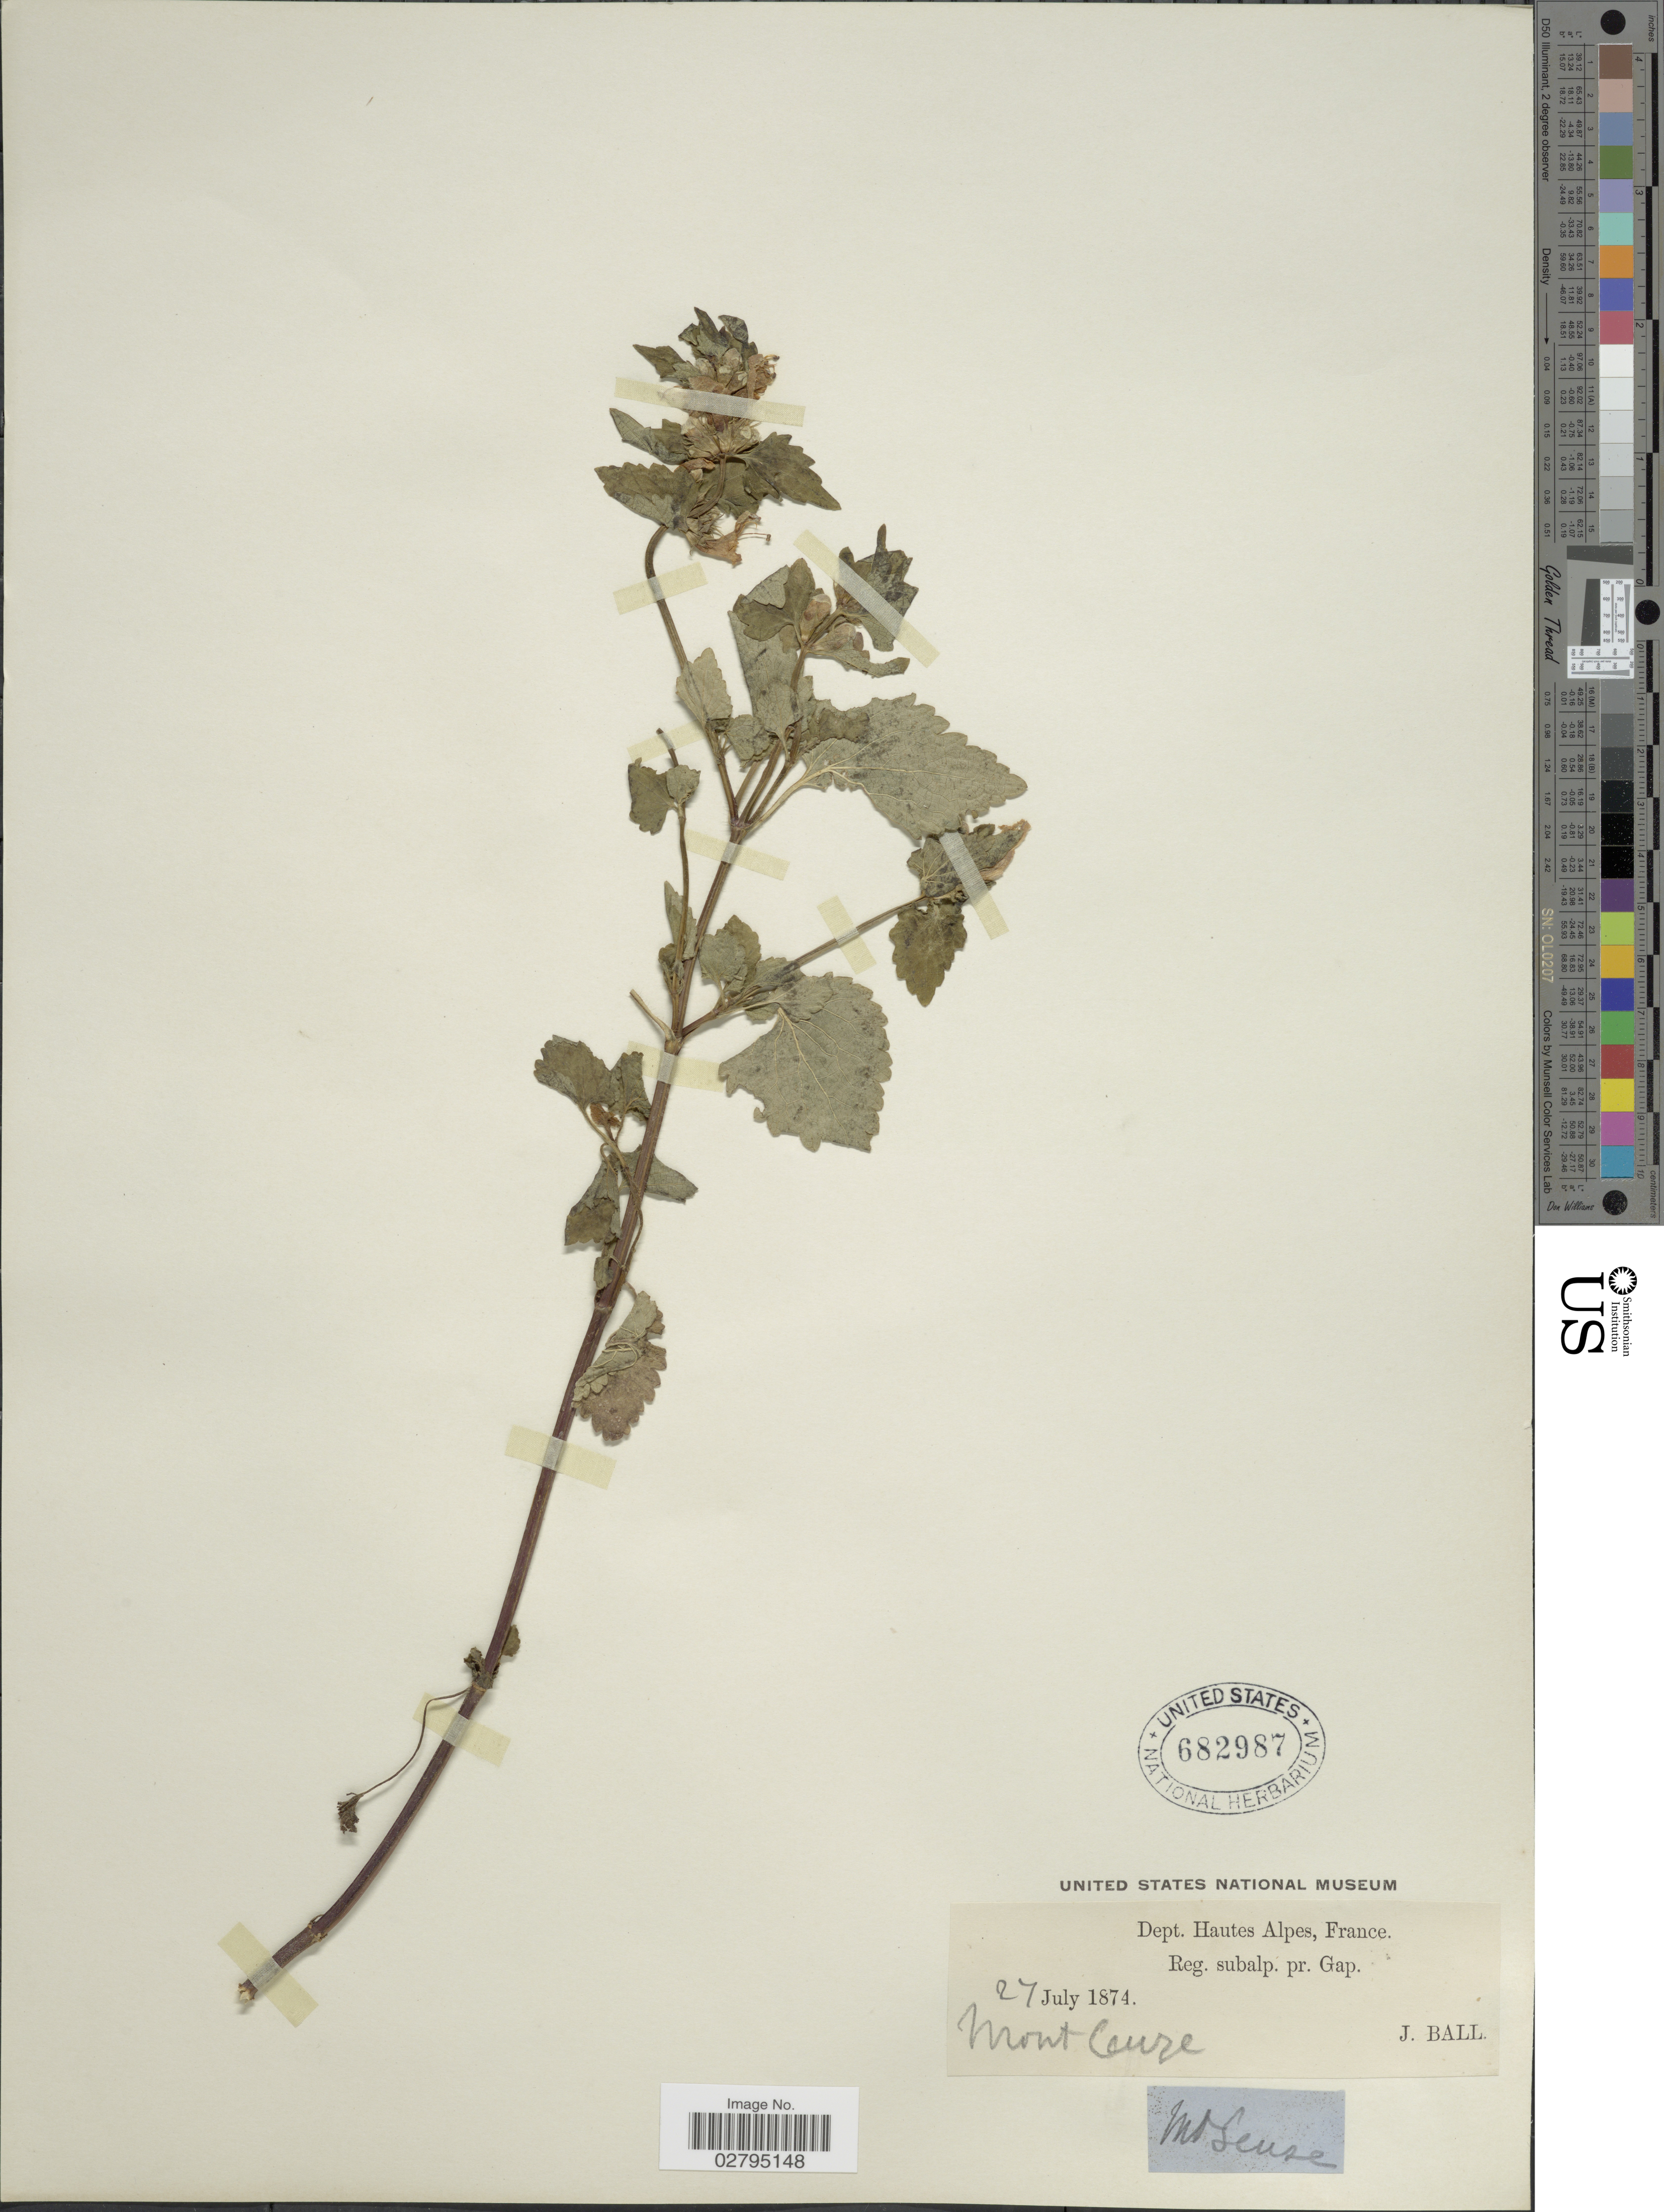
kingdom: Plantae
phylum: Tracheophyta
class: Magnoliopsida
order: Lamiales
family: Lamiaceae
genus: Lamium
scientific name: Lamium sp.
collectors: J. Ball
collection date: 1874-07-27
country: France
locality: Dept. Hautes Alpes. Reg. subalp. pr. Gap. Mont Ceure. Mt. Seuse.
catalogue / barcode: US 682987